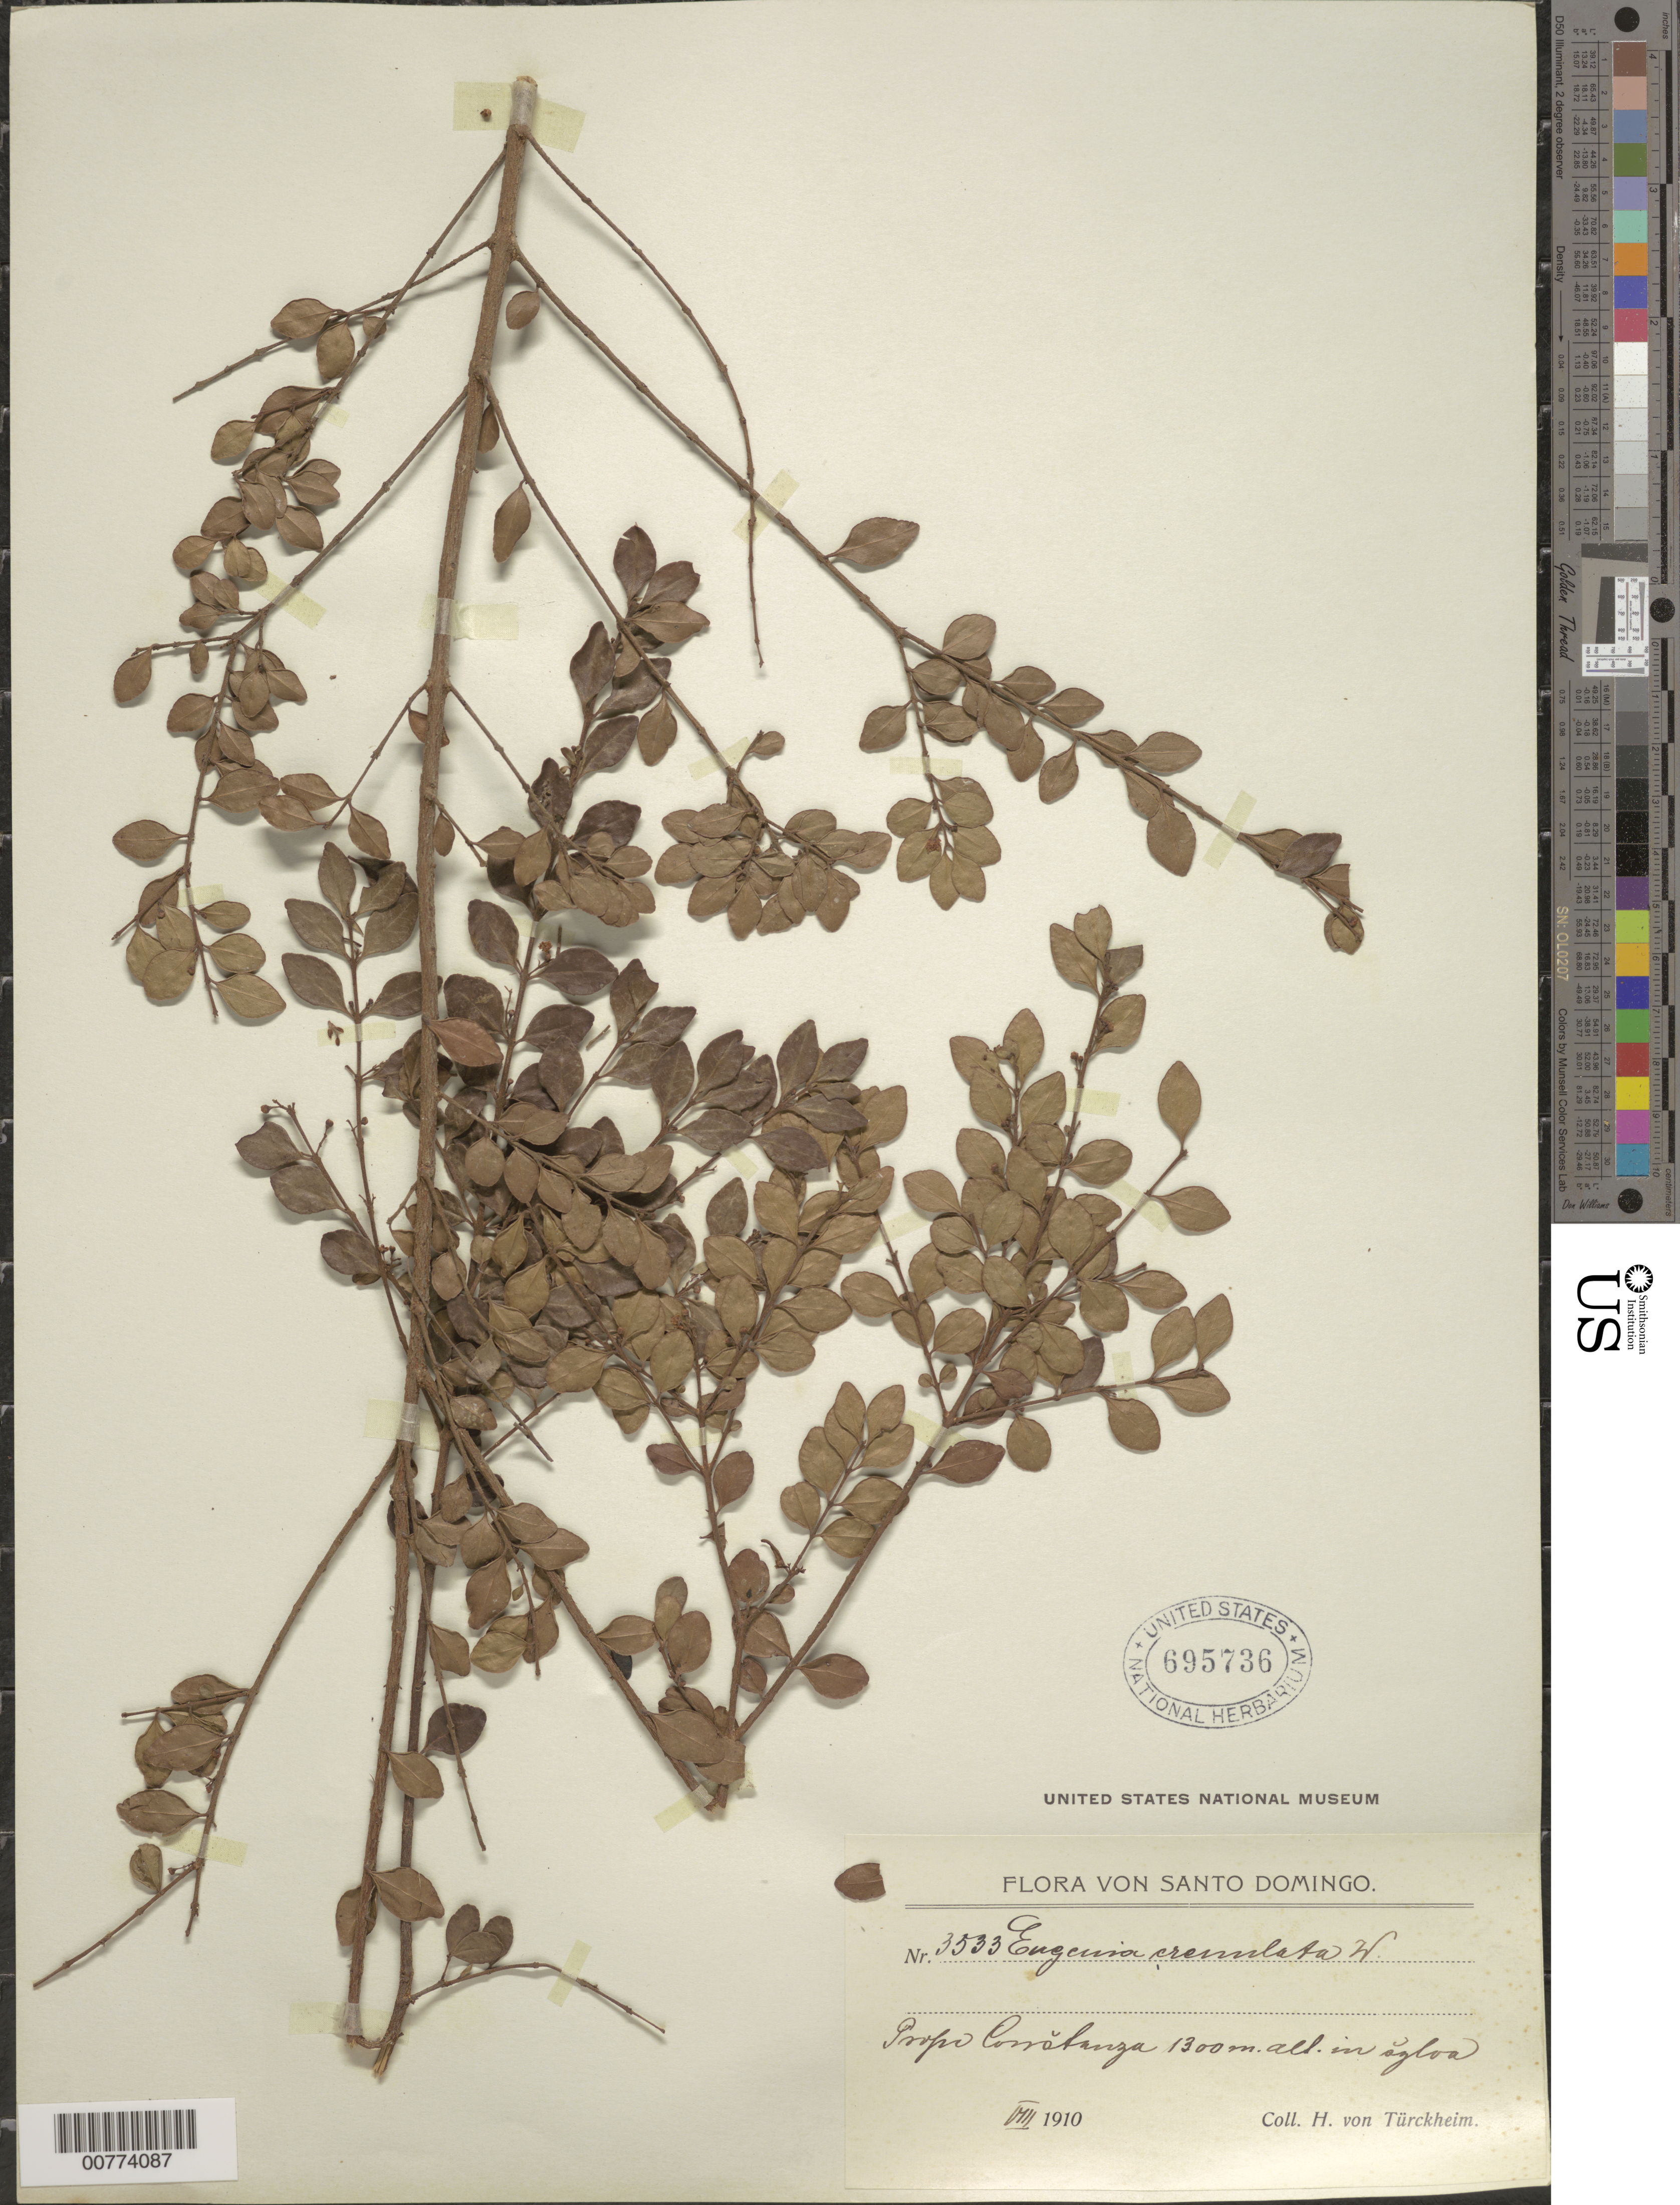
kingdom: Plantae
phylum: Tracheophyta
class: Magnoliopsida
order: Myrtales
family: Myrtaceae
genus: Eugenia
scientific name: Eugenia crenulata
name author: (Sw.) Willd.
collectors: H. von Türckheim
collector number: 3533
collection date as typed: Aug 1910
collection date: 1910-08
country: Dominican Republic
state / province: La Vega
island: Hispaniola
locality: Constanza.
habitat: In sylva.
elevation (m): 1300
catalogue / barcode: US 695736